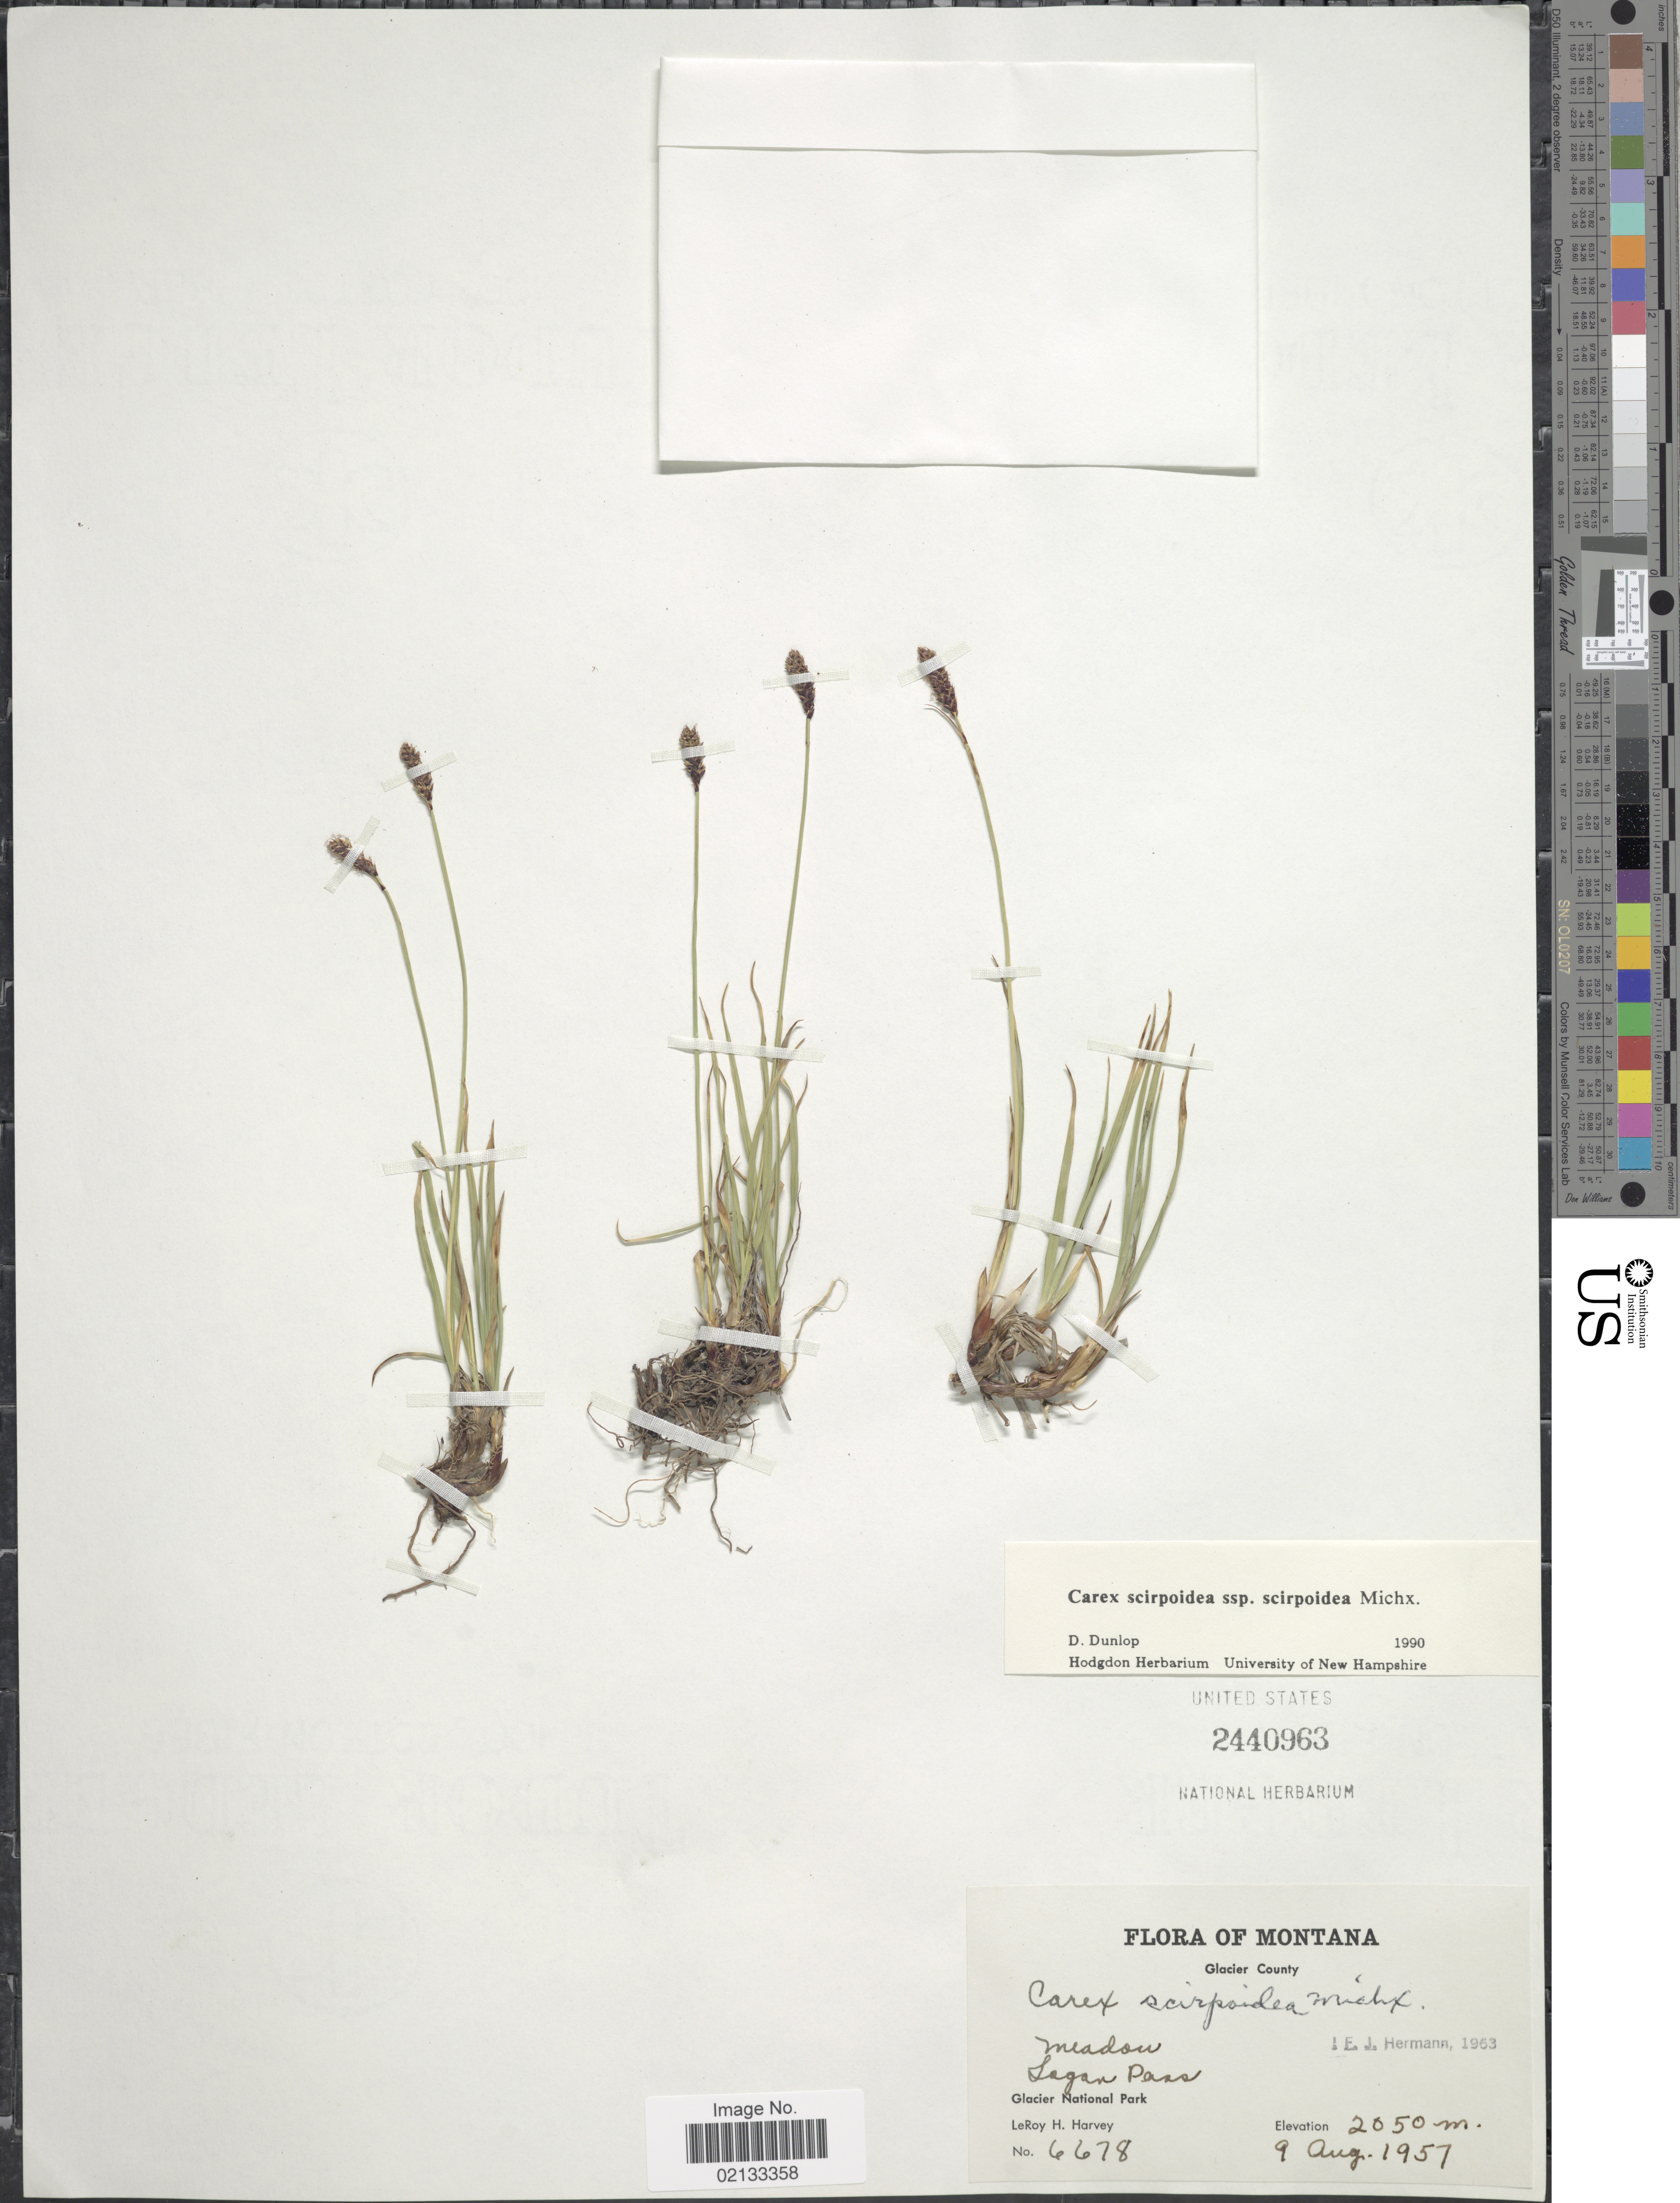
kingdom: Plantae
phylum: Tracheophyta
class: Liliopsida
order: Poales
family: Cyperaceae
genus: Carex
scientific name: Carex scirpoidea subsp. scirpoidea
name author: Michx.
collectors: L. H. Harvey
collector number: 6678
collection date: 1957-08-09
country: United States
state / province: Montana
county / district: Glacier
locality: Meadow, Lagan Pass, Glacier National Park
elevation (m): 2050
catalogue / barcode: US 2440963